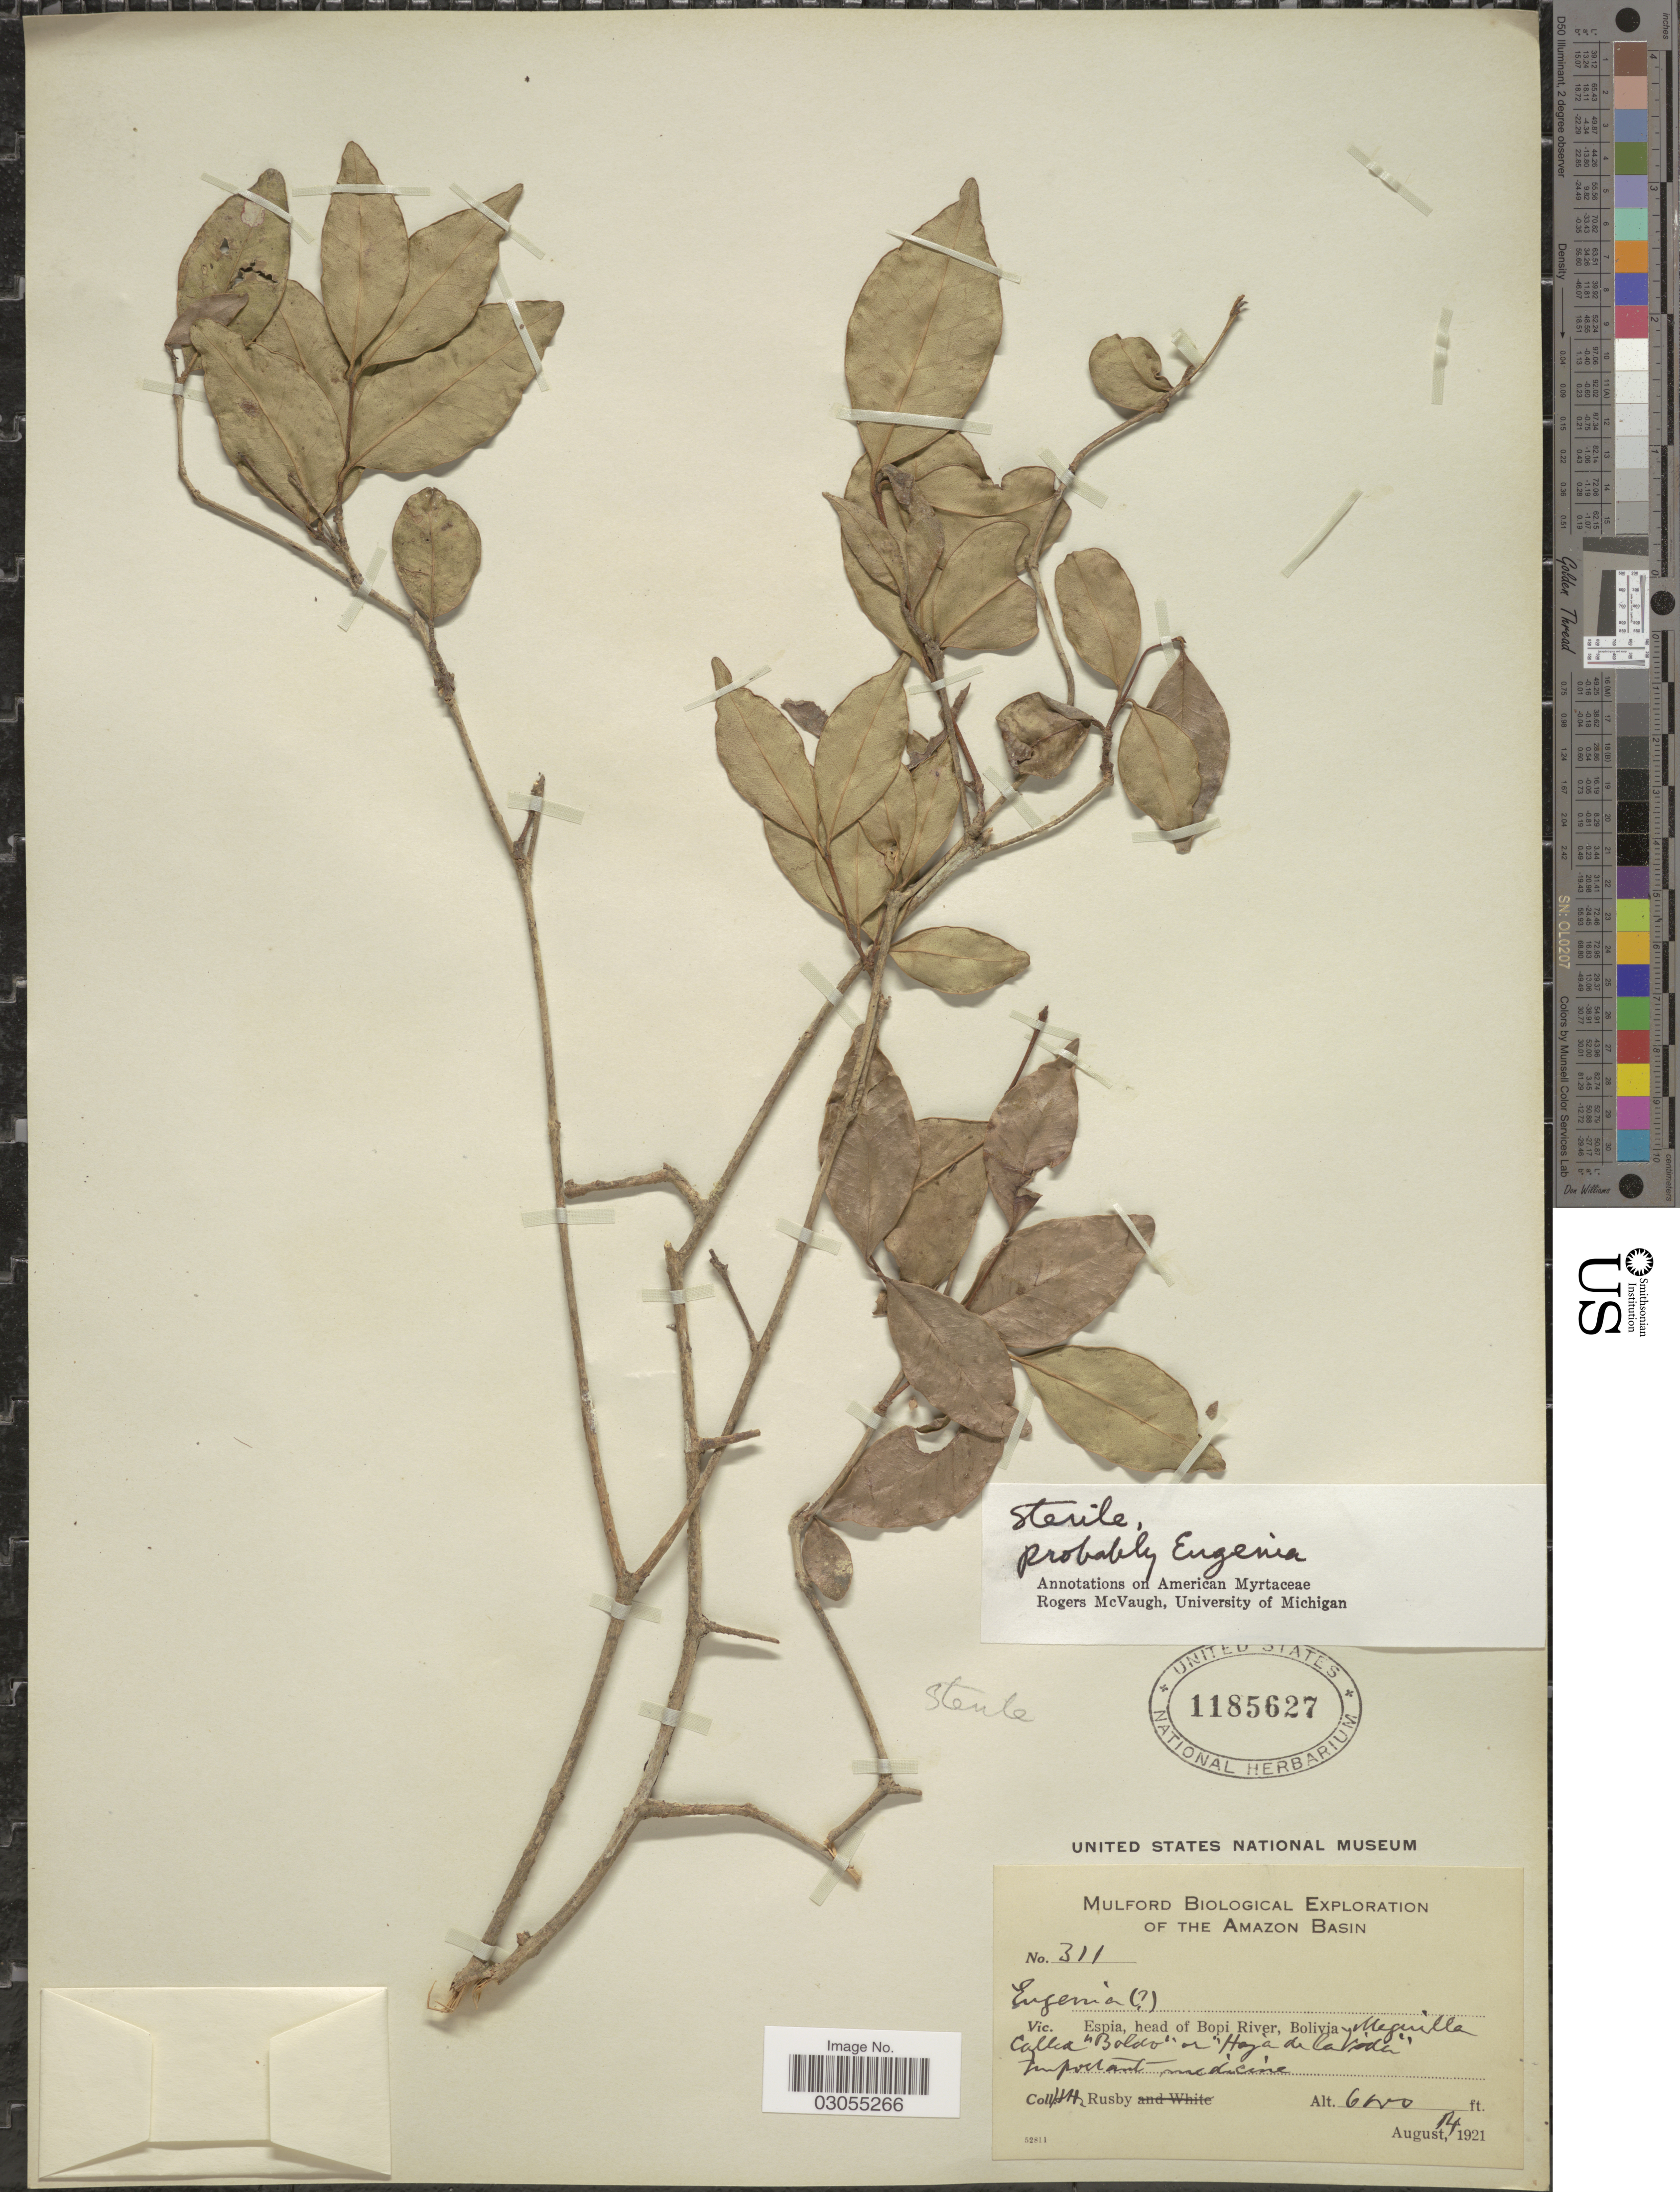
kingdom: Plantae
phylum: Tracheophyta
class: Magnoliopsida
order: Myrtales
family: Myrtaceae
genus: Eugenia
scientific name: Eugenia sp.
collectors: H. H. Rusby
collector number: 311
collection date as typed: August 14, 1921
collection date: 1921-08-14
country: Bolivia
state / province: La Paz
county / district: Sud Yungas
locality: Rio Miguilla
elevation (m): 1829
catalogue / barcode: US 1185627